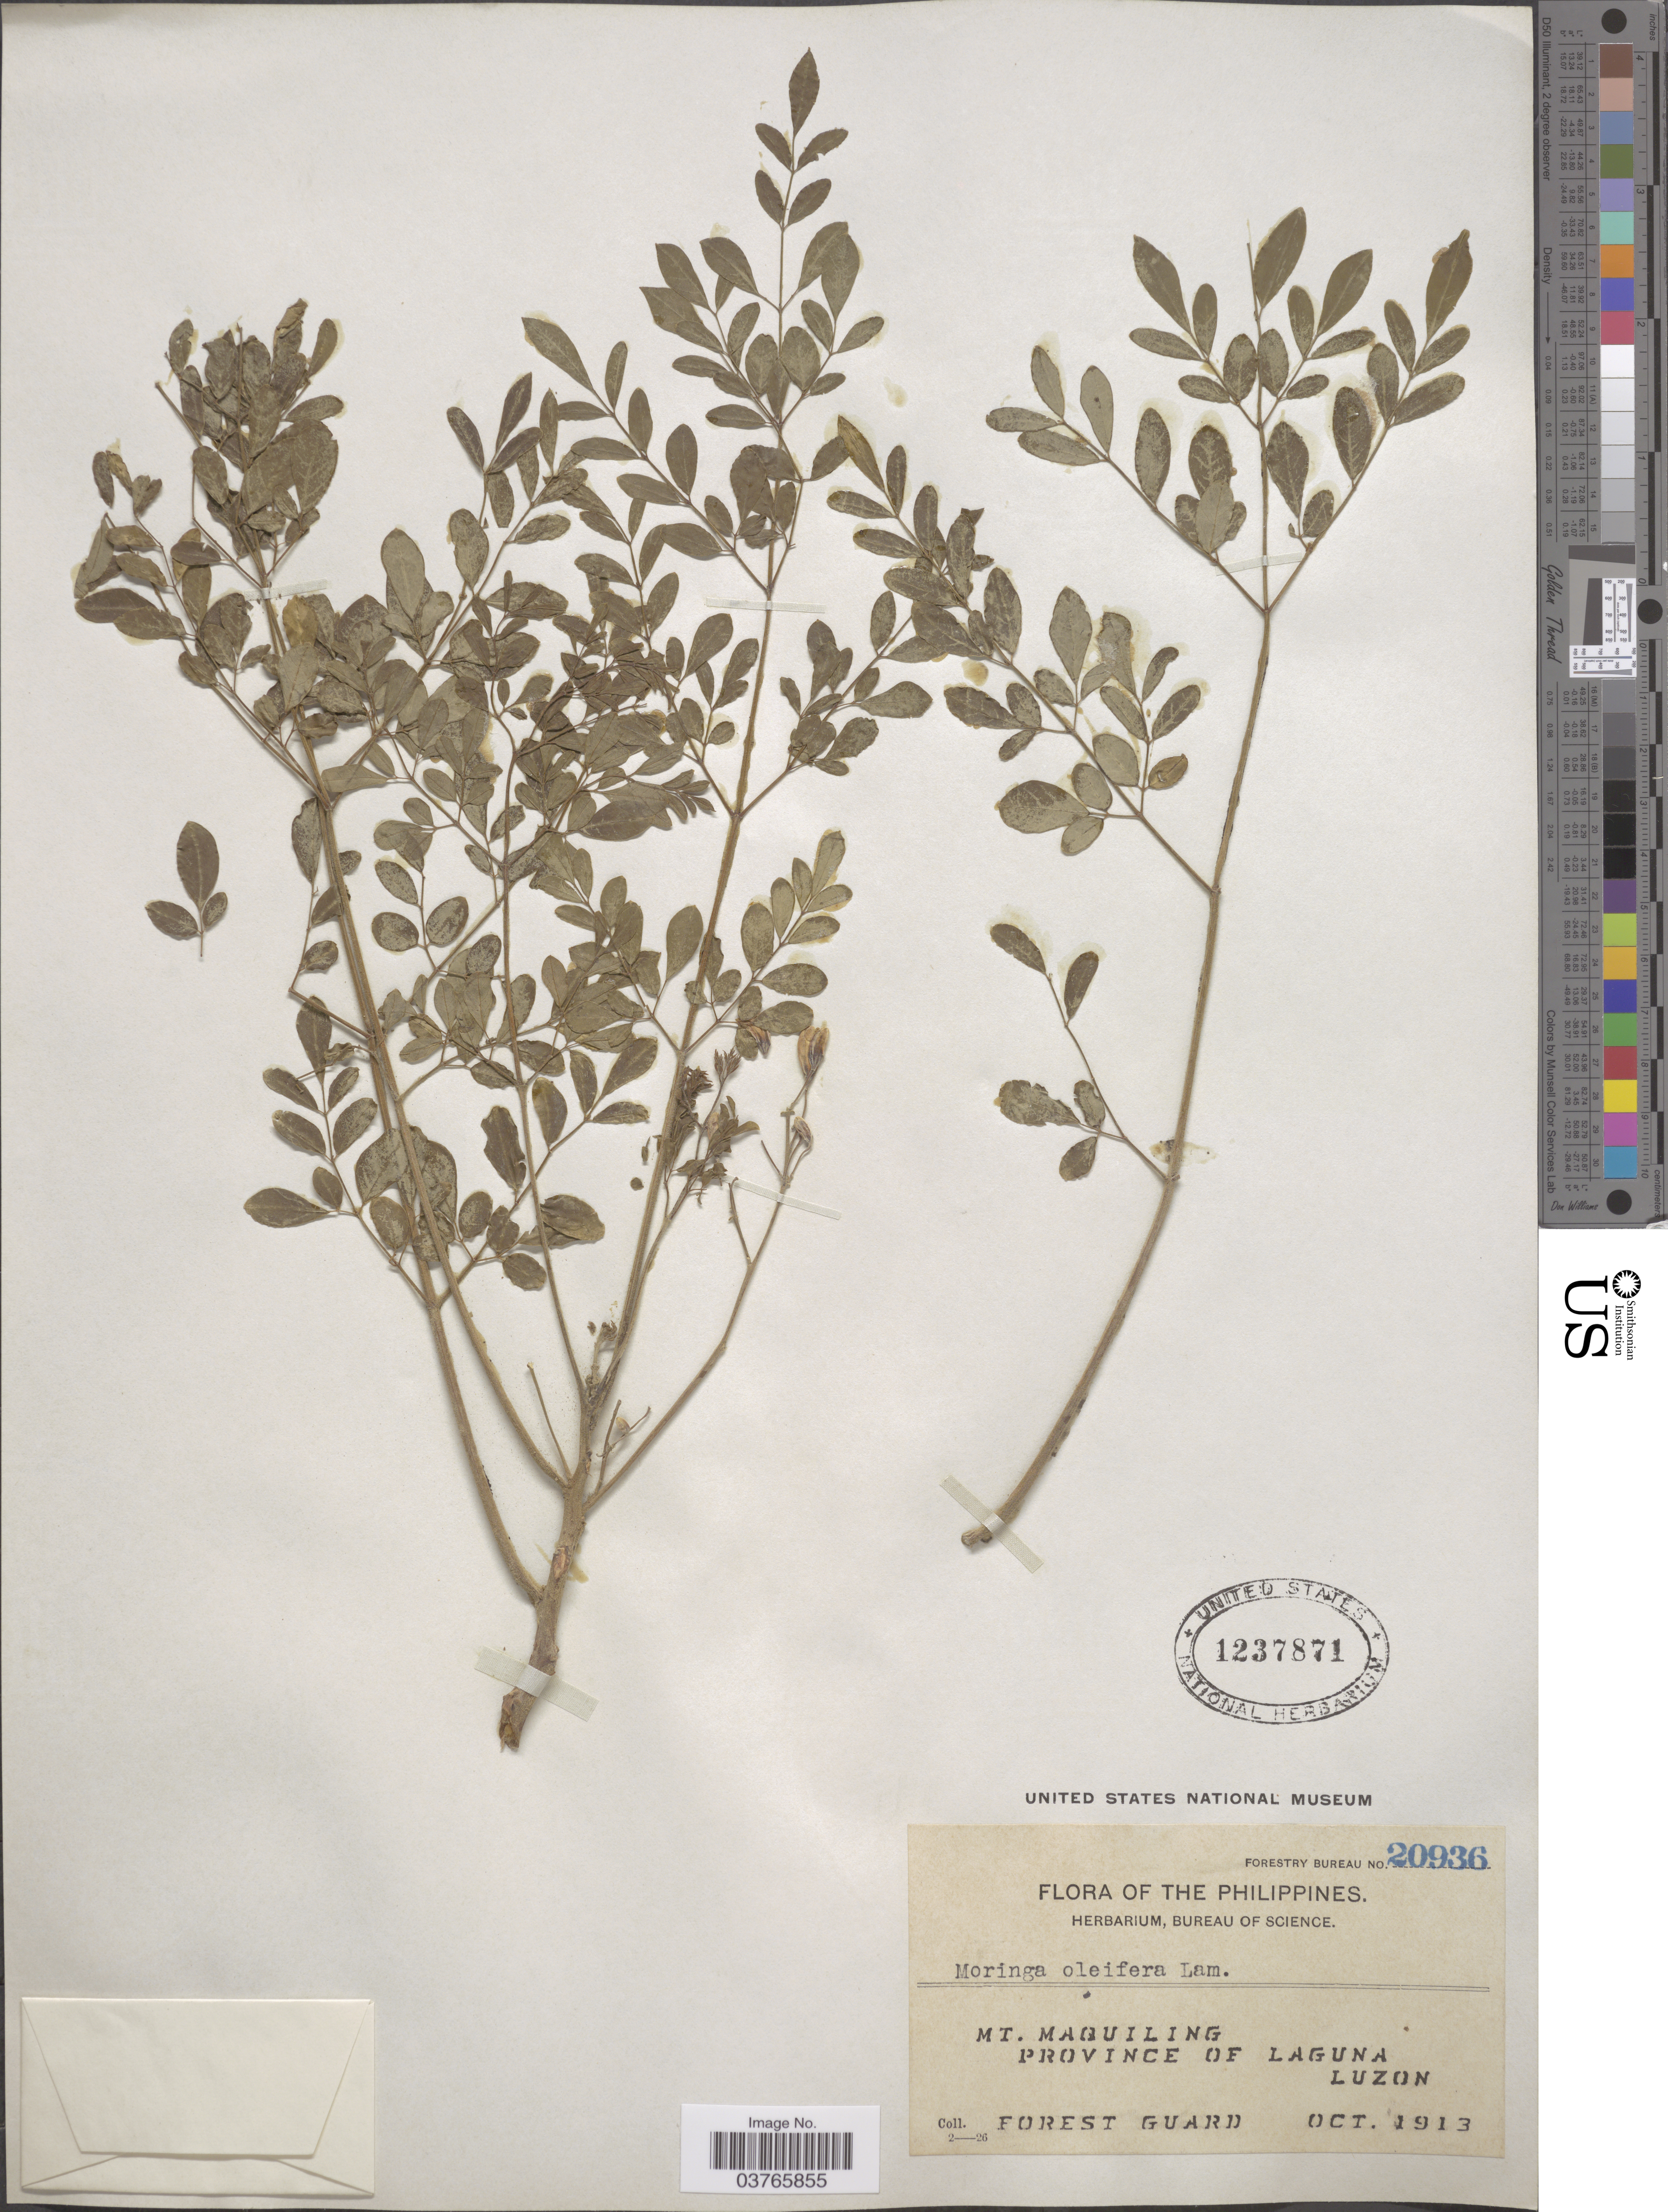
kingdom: Plantae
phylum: Tracheophyta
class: Magnoliopsida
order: Brassicales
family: Moringaceae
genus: Moringa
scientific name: Moringa oleifera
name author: Lam.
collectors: Forest Guard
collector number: Forestry Bureau 20936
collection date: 1913-10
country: Philippines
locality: Mt. Maquiling. Province of Laguna. Luzon.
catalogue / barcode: US 1237871